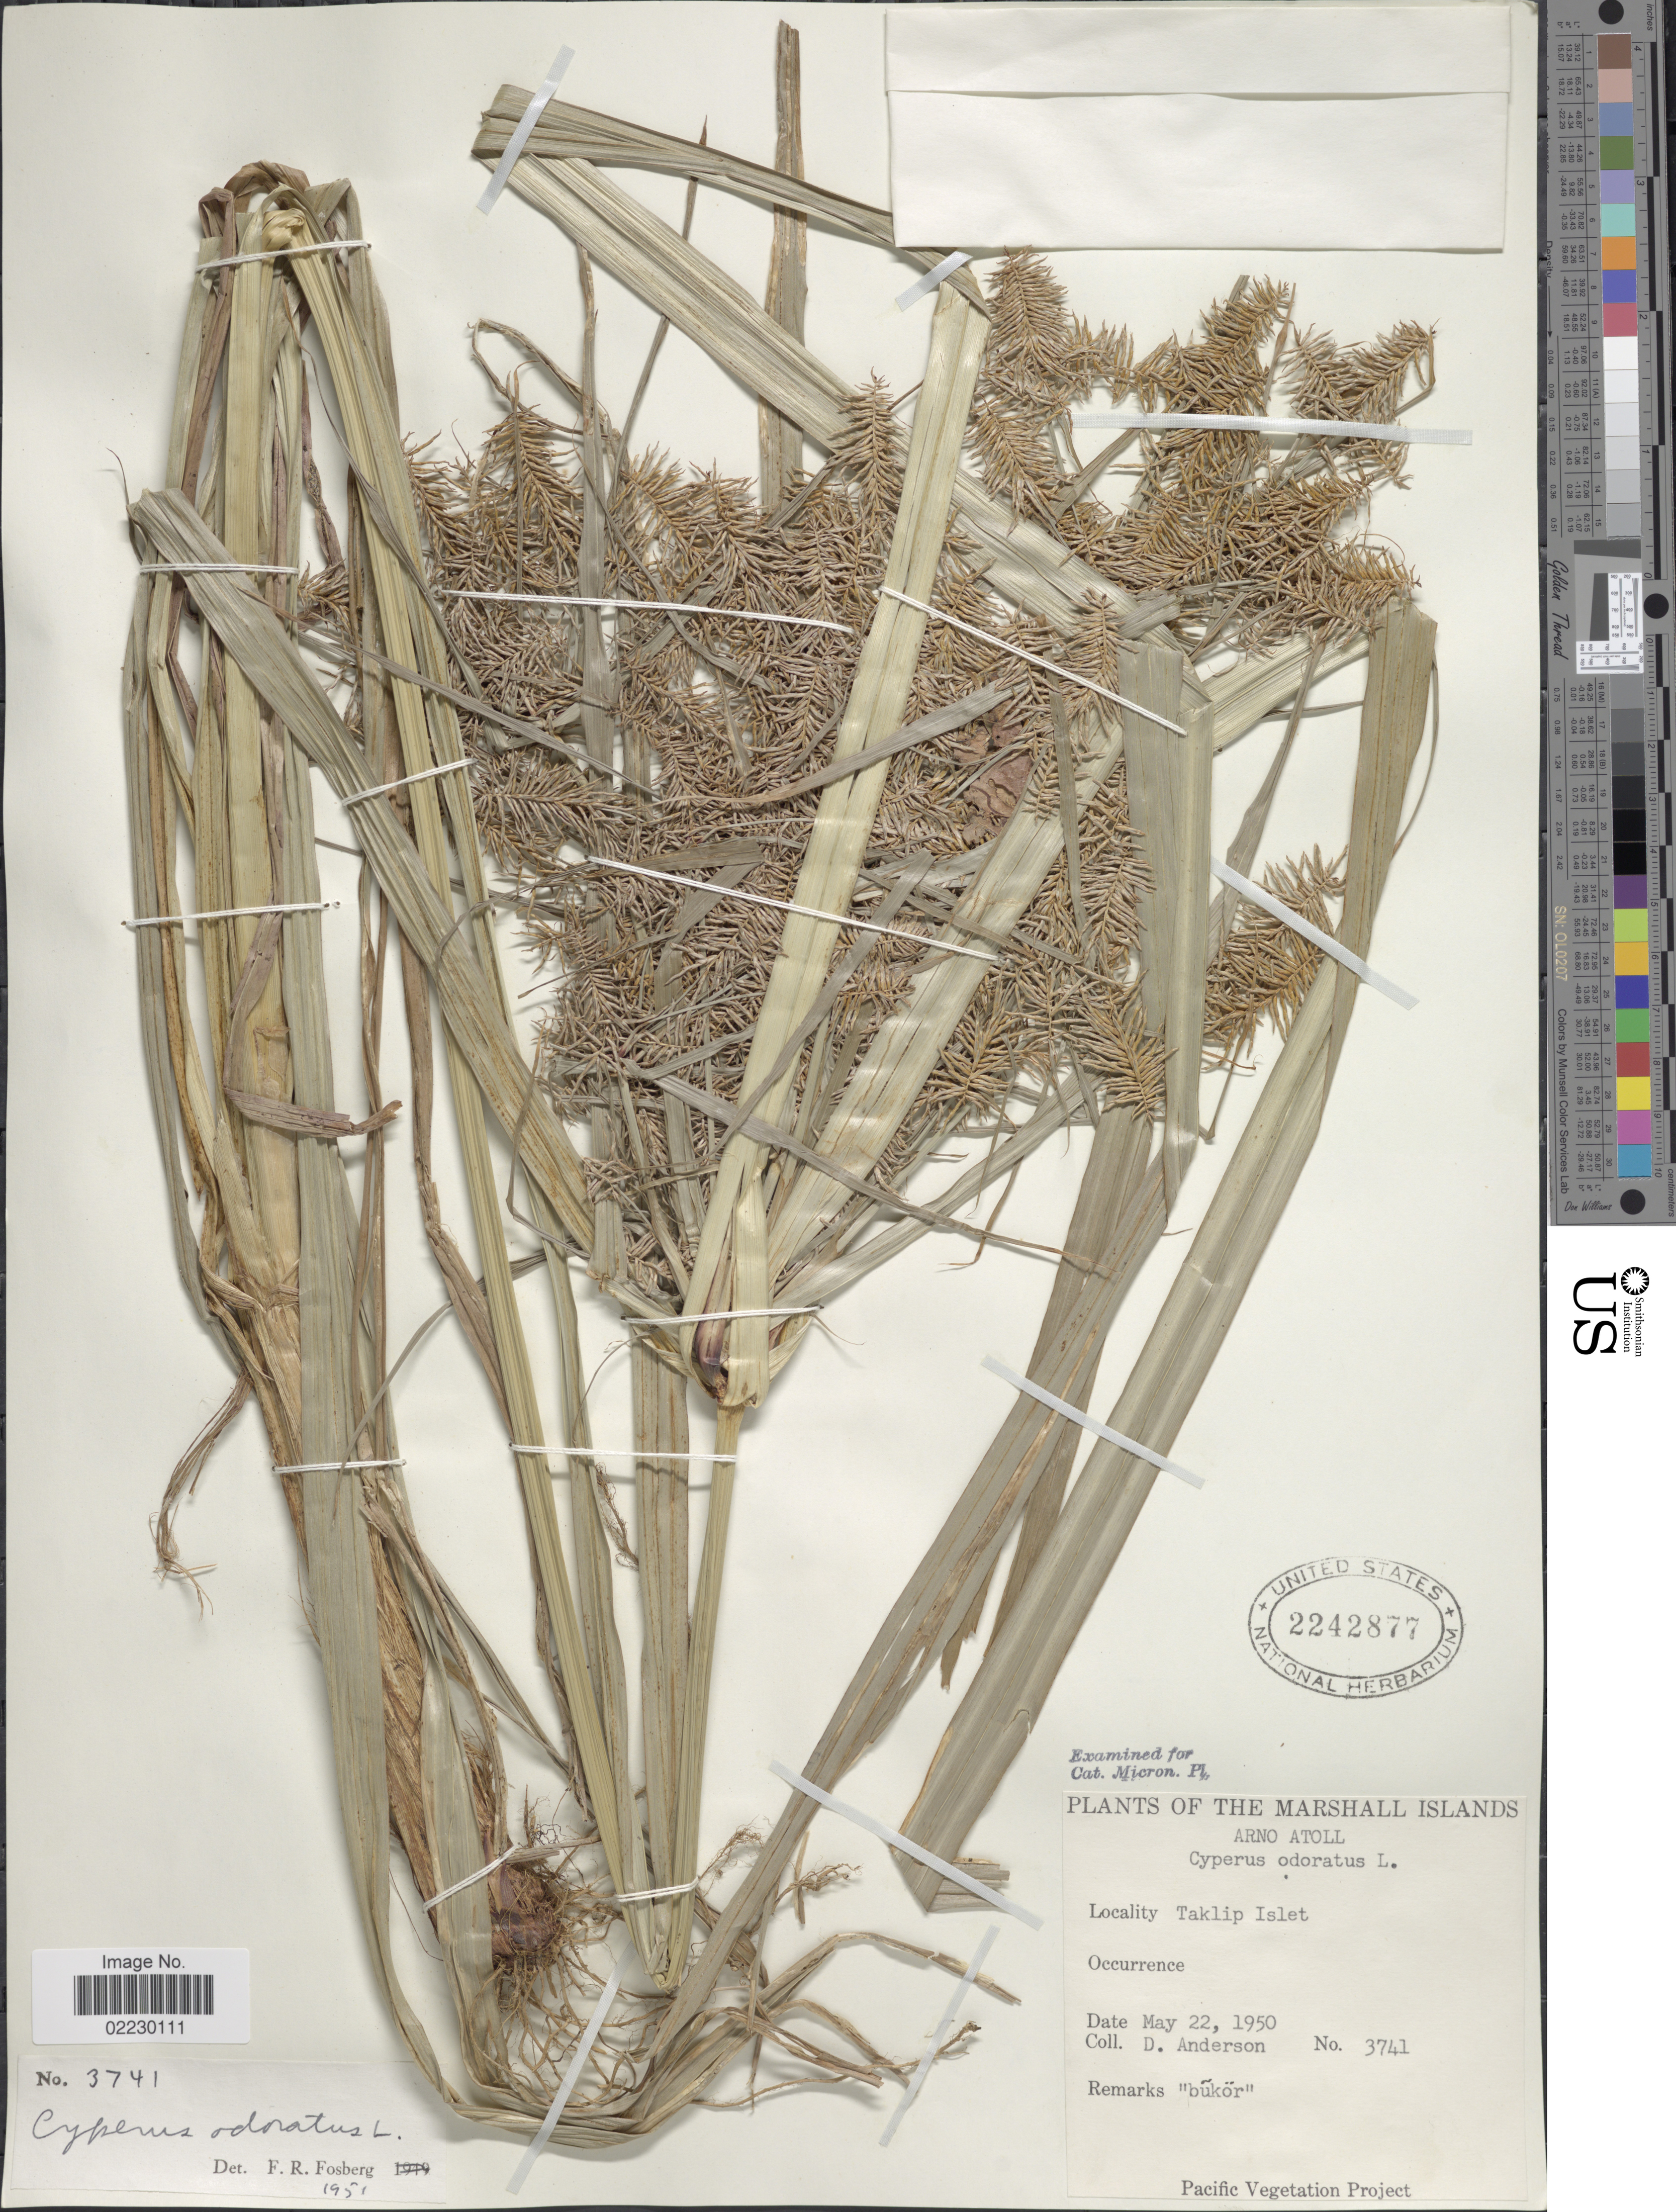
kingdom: Plantae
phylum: Tracheophyta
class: Liliopsida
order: Poales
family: Cyperaceae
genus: Cyperus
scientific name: Cyperus odoratus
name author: L.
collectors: D. Anderson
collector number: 3741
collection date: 1950-05-22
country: Marshall Islands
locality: Arno Atoll, Taklip Islet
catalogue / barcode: US 2242877